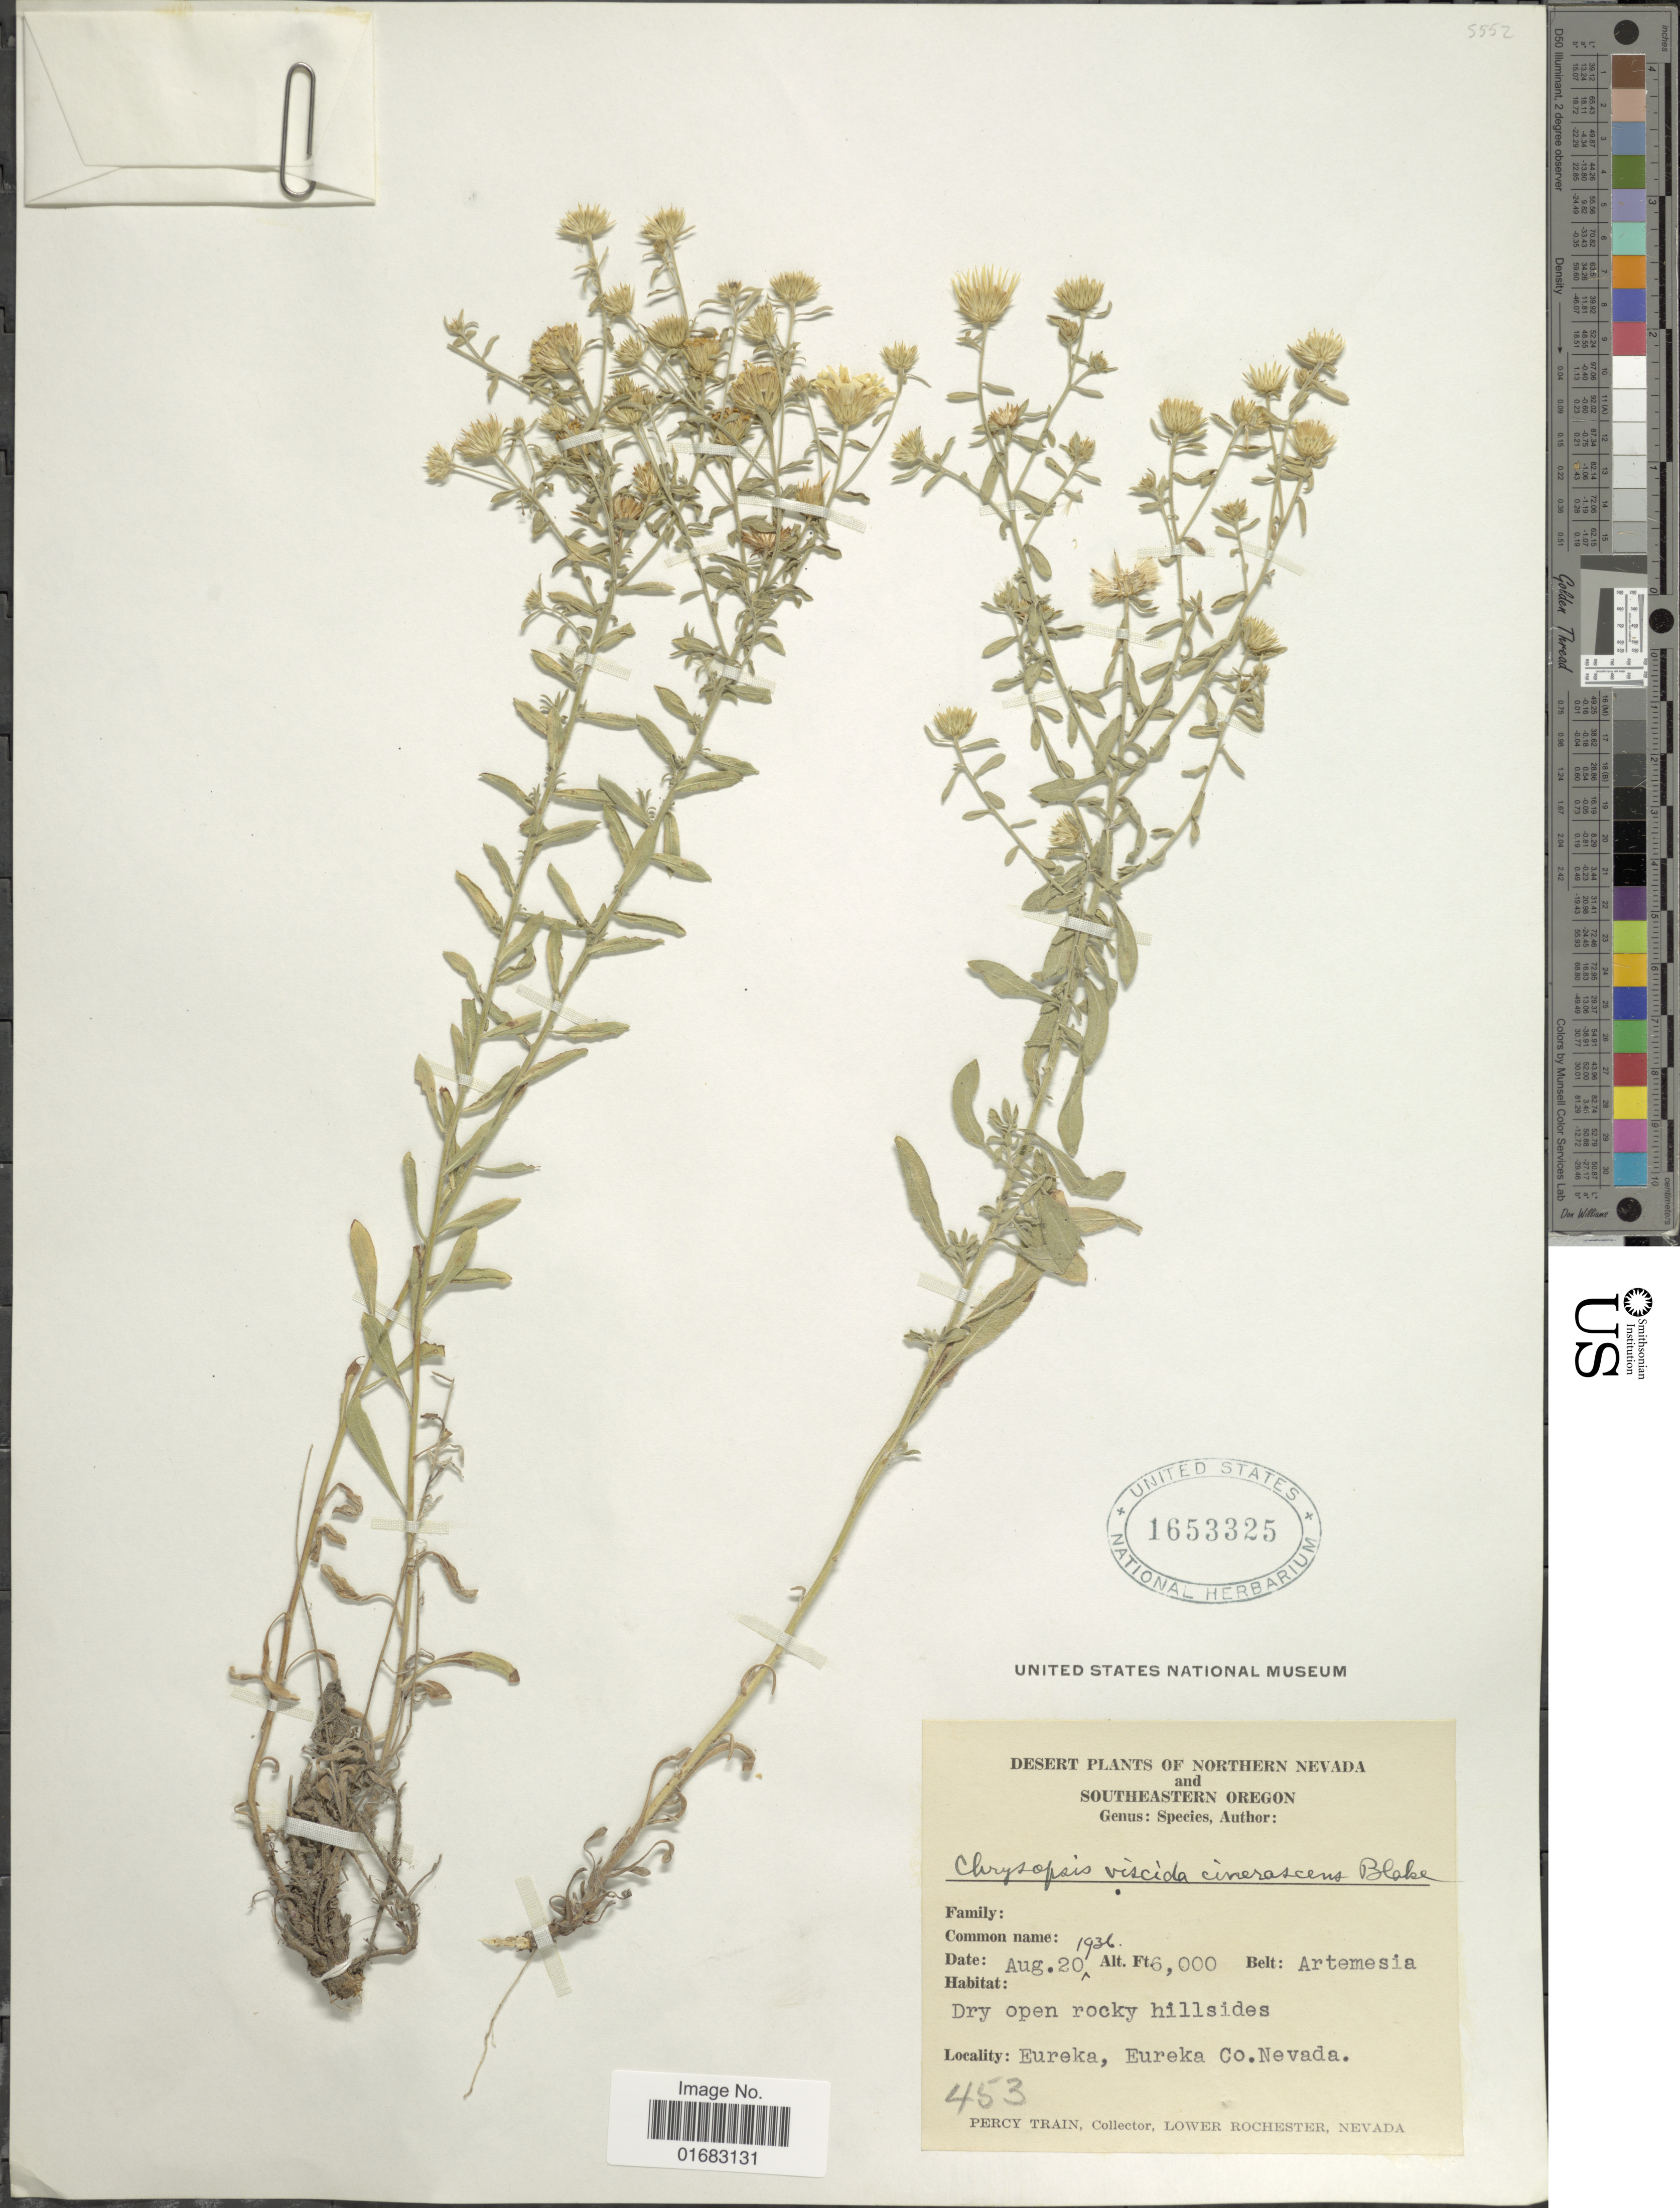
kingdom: Plantae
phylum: Tracheophyta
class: Magnoliopsida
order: Asterales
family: Asteraceae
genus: Heterotheca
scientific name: Heterotheca viscida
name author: (A. Gray) V.L. Harms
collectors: P. Train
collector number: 453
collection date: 1936-08-20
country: United States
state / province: Nevada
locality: Eureka, Eureka Co. Nevada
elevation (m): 1829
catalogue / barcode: US 1653325